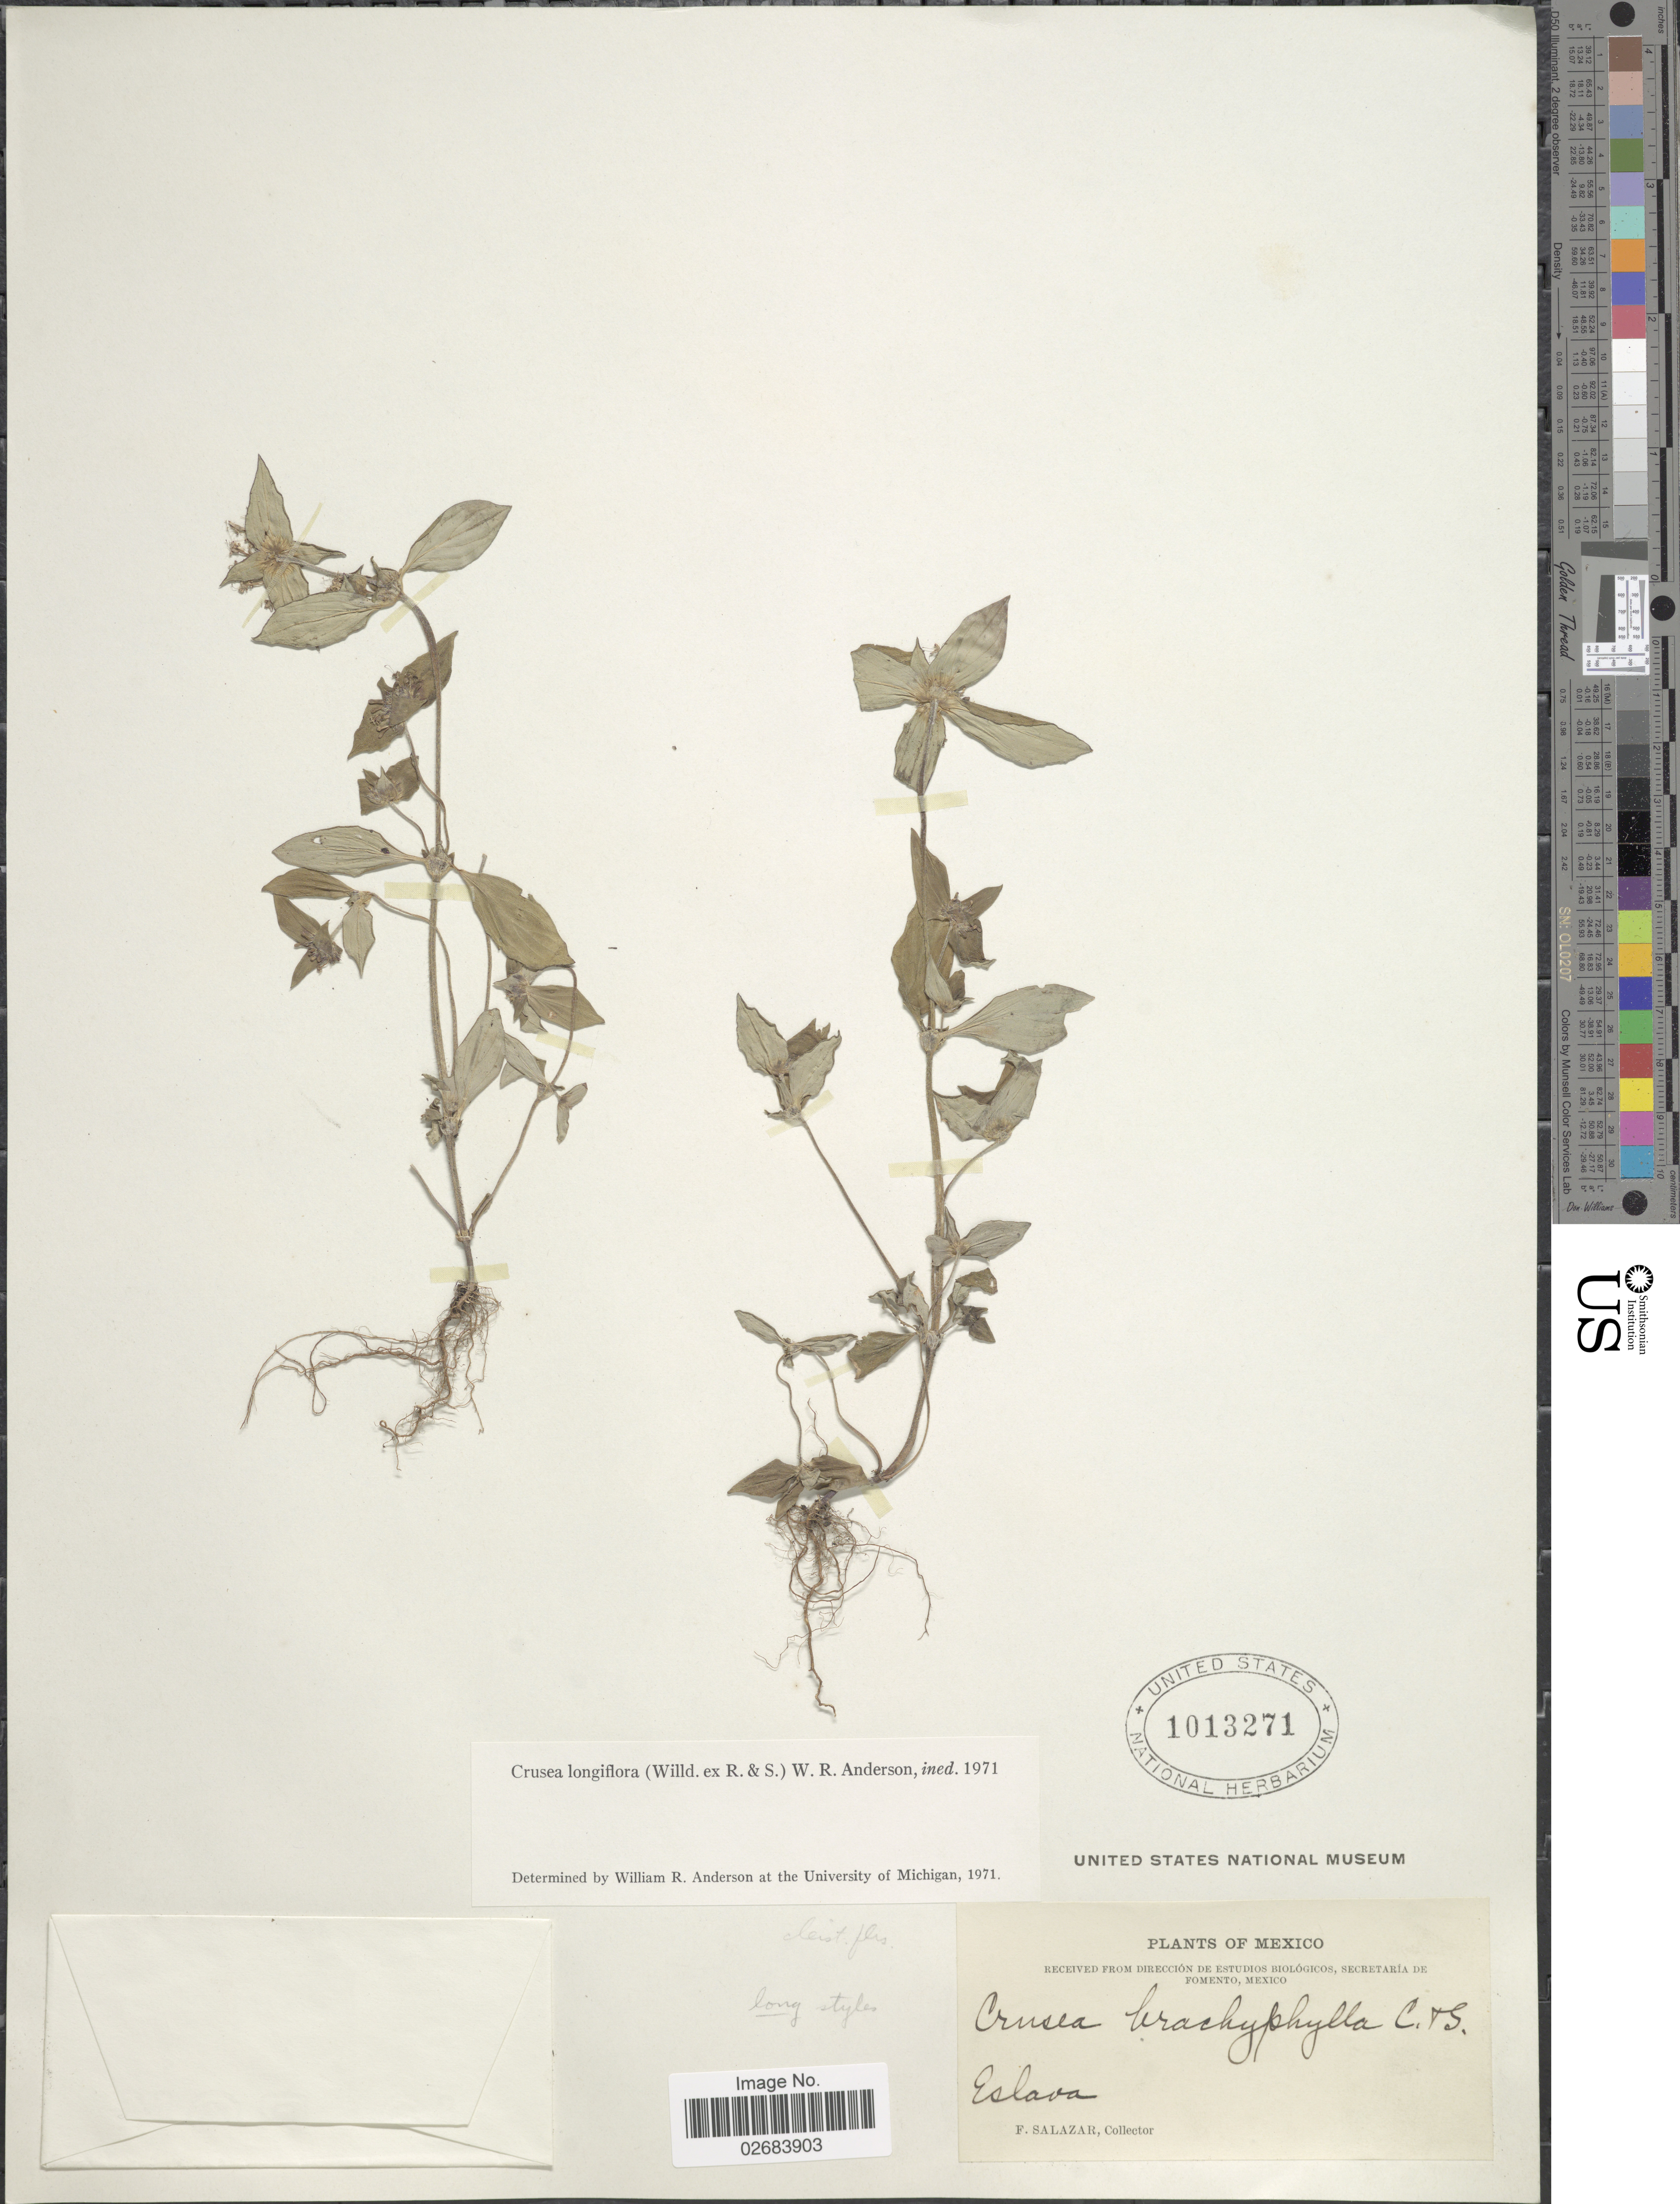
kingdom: Plantae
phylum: Tracheophyta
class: Magnoliopsida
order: Gentianales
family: Rubiaceae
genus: Crusea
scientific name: Crusea longiflora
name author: (Willd. ex Roem. & Schult.) W.R. Anderson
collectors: F. Salazar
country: Mexico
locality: Eslava.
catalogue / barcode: US 1013271